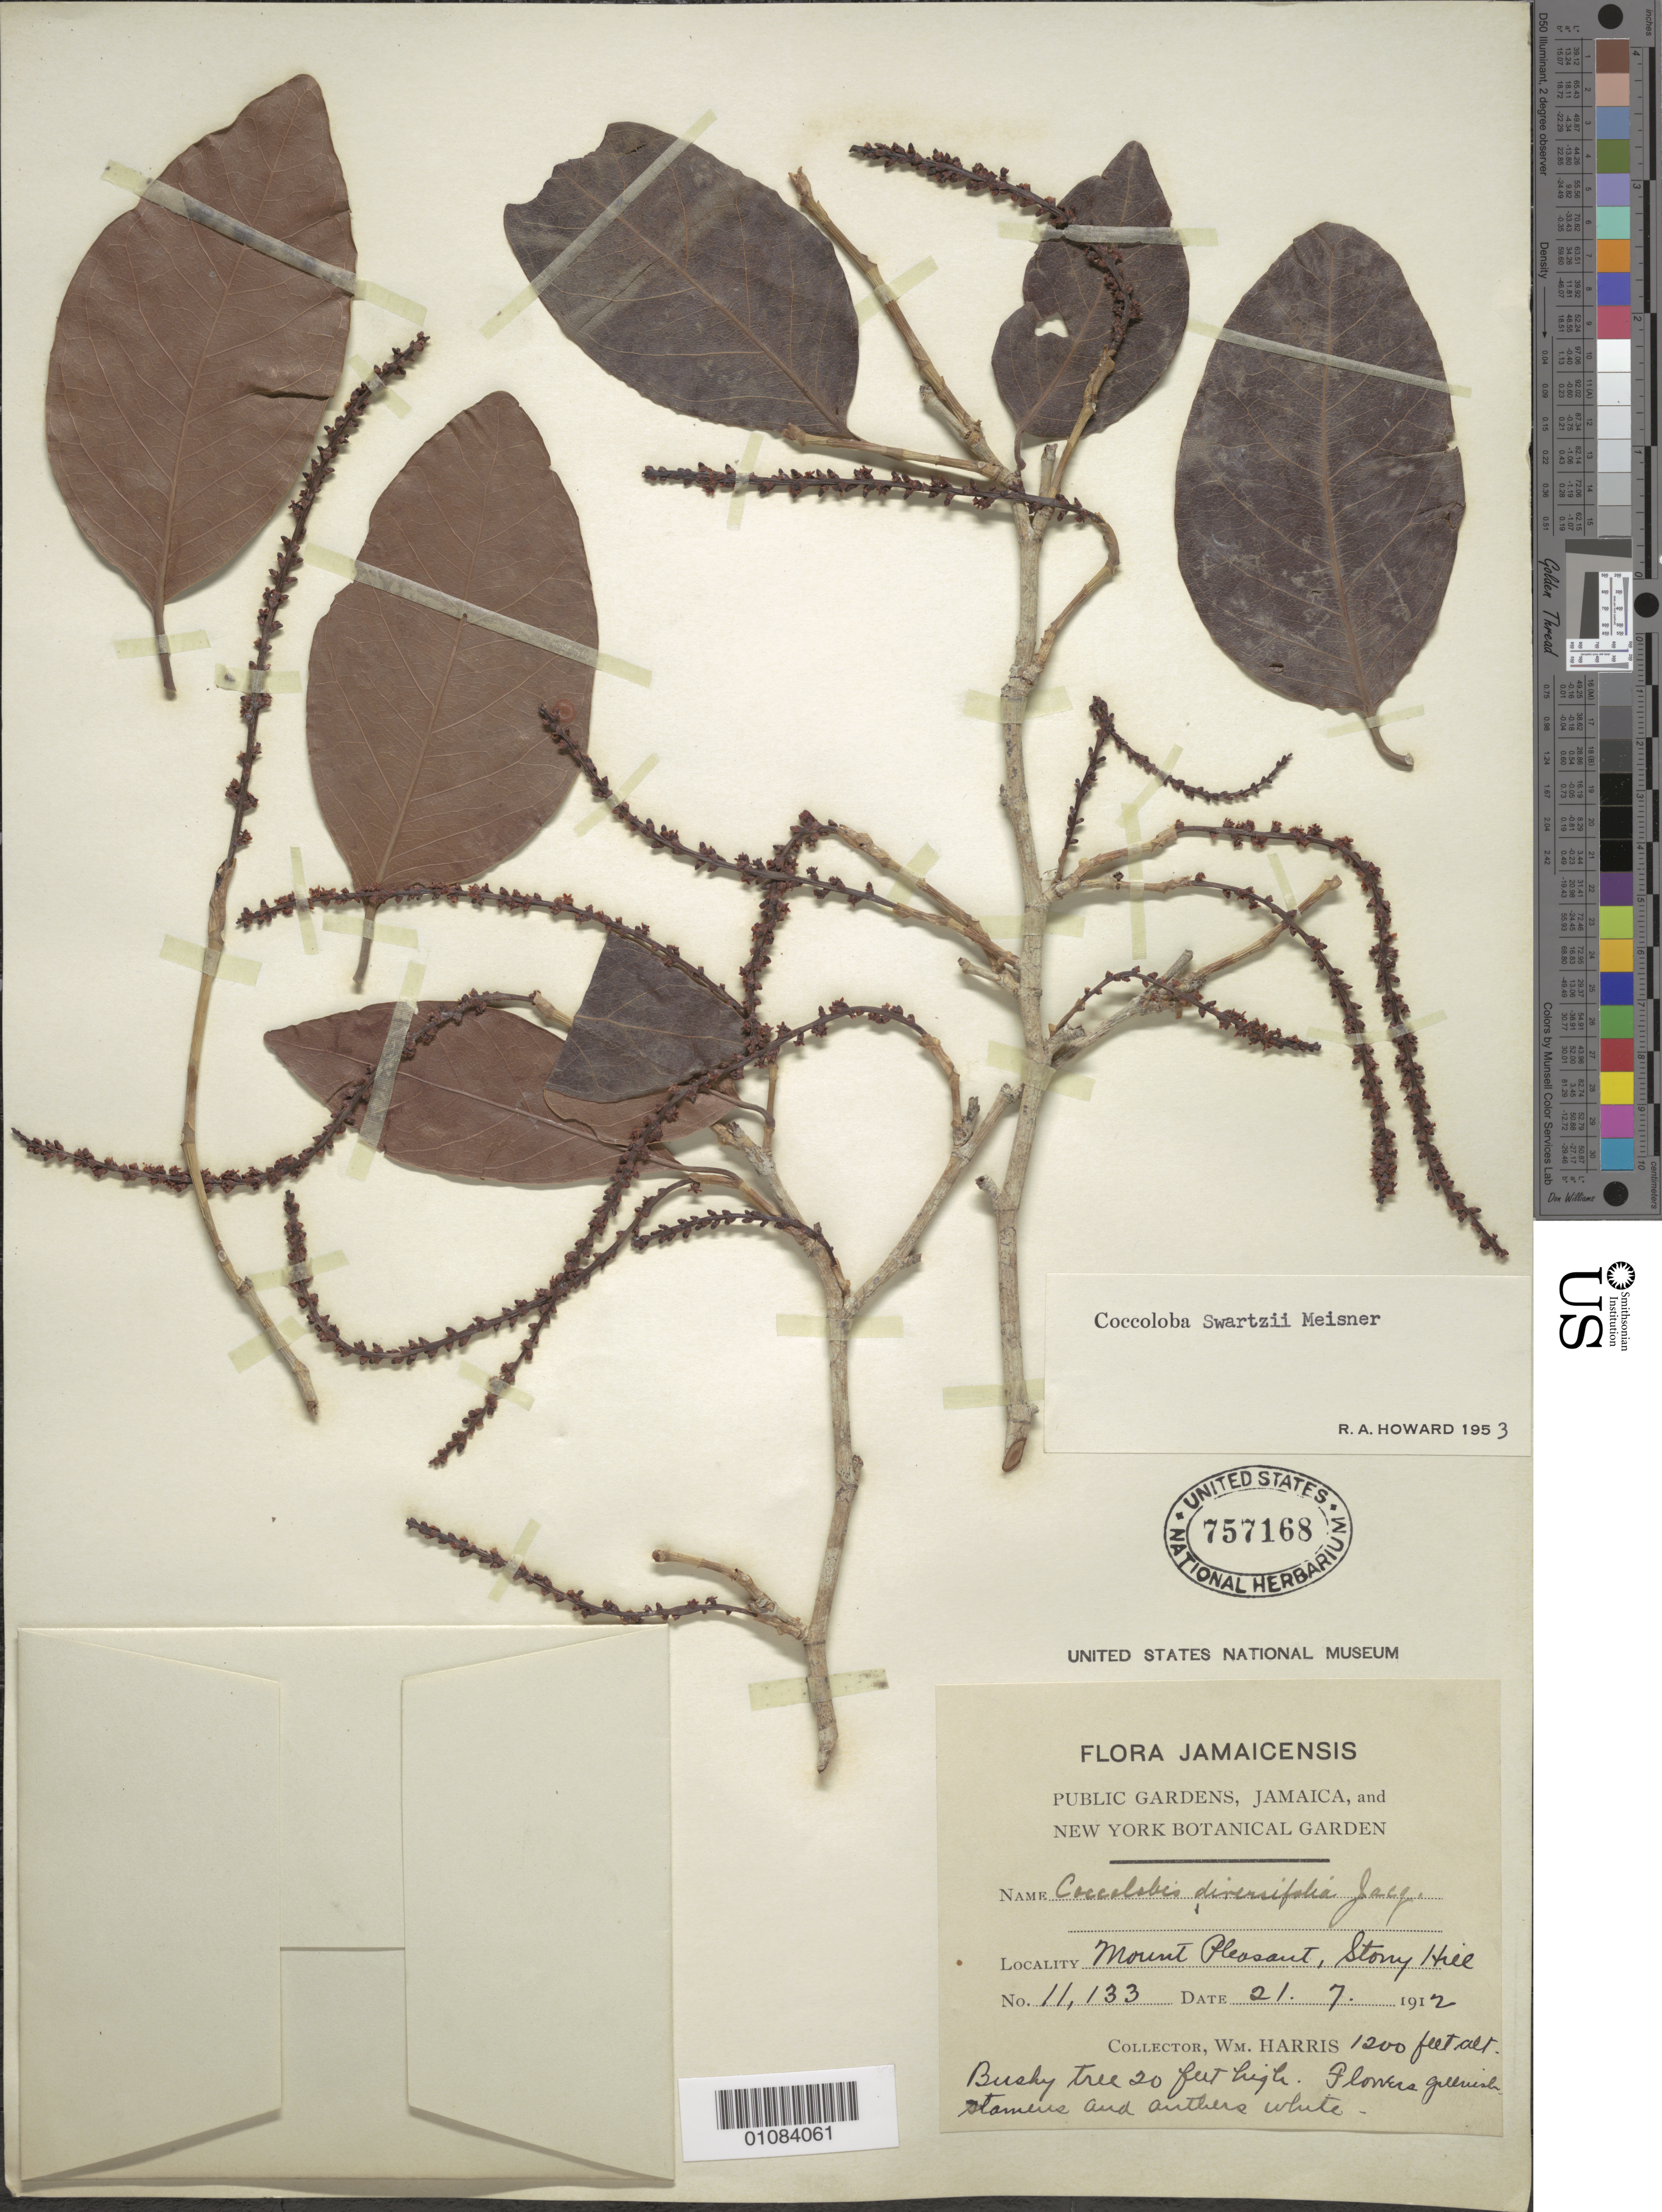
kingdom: Plantae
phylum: Tracheophyta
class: Magnoliopsida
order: Caryophyllales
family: Polygonaceae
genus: Coccoloba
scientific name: Coccoloba swartzii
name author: Meisn.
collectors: W. Harris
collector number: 11133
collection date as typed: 21 Jul 1912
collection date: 1912-07-21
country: Jamaica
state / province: Saint Andrew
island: Jamaica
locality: Mount Pleasant, Stony Hill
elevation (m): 366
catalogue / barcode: US 757168